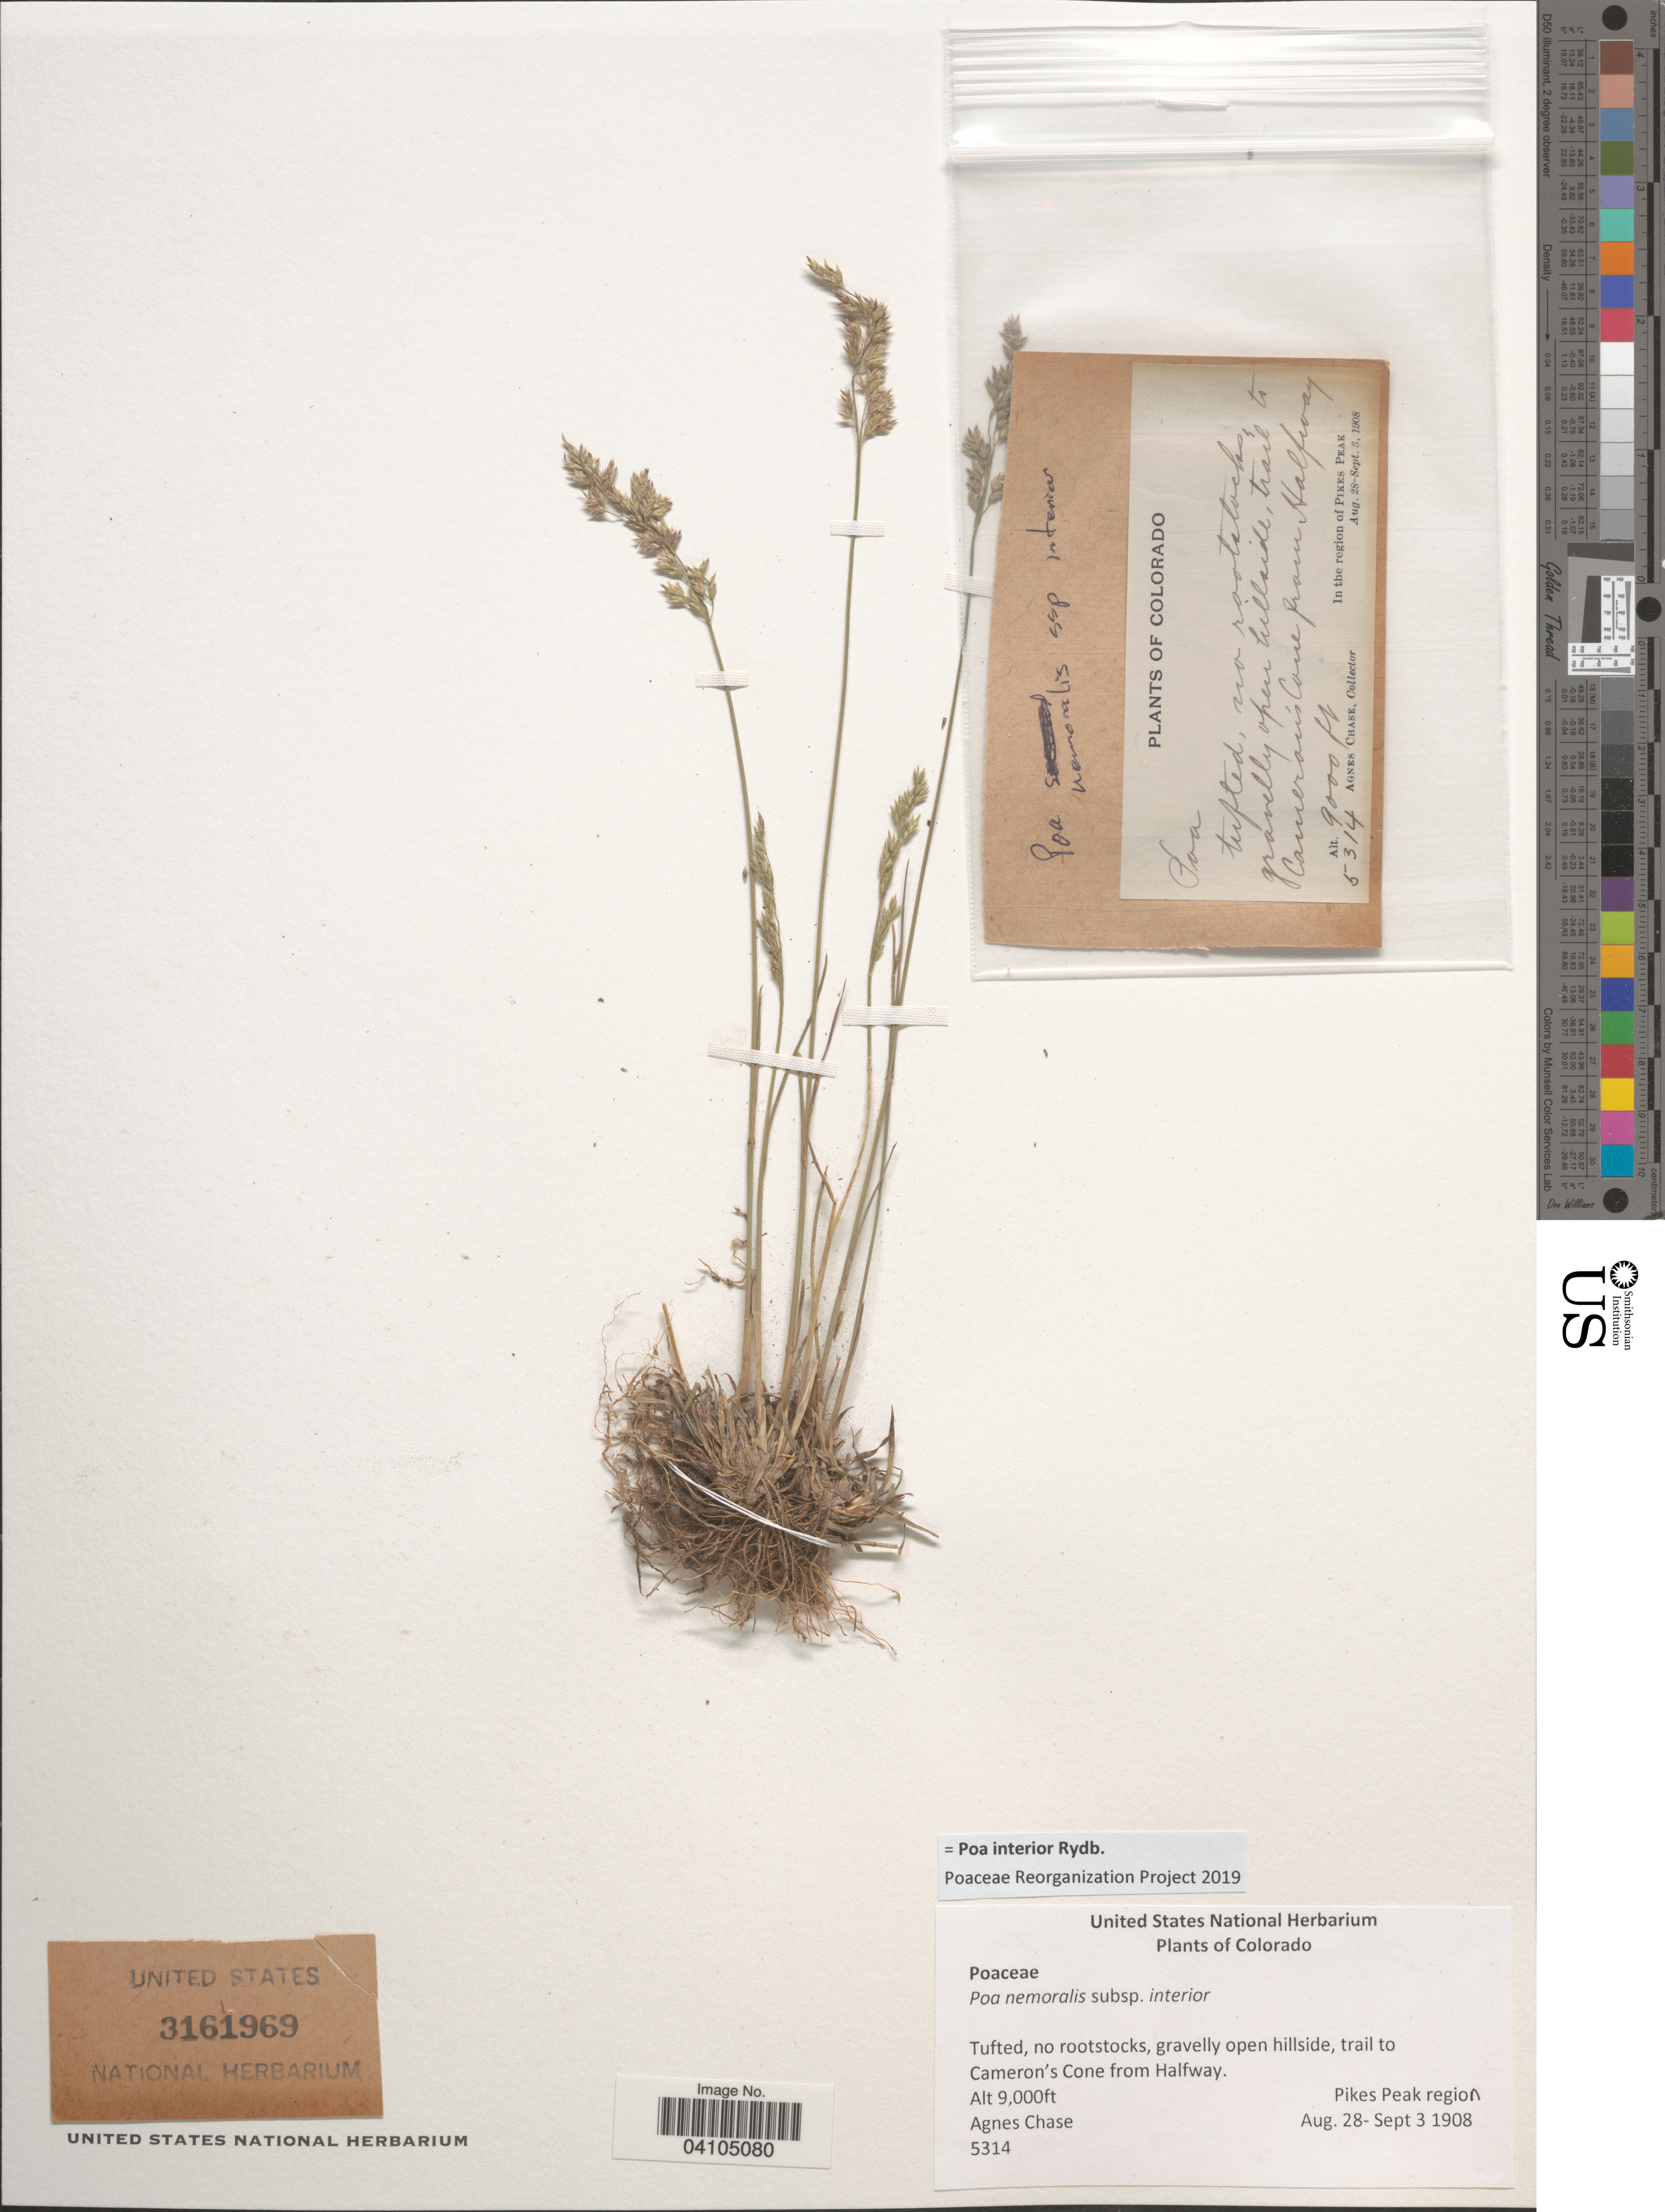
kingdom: Plantae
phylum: Tracheophyta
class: Liliopsida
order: Poales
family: Poaceae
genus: Poa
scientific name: Poa interior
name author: Rydb.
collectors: A. Chase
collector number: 5314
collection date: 1908-08-28/1908-09-03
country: United States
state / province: Colorado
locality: Tufted, no rootstocks, gravelly open hillside, trail to Cameron's Cone from Halfway. Pike Peak region.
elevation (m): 2743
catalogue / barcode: US 3161969